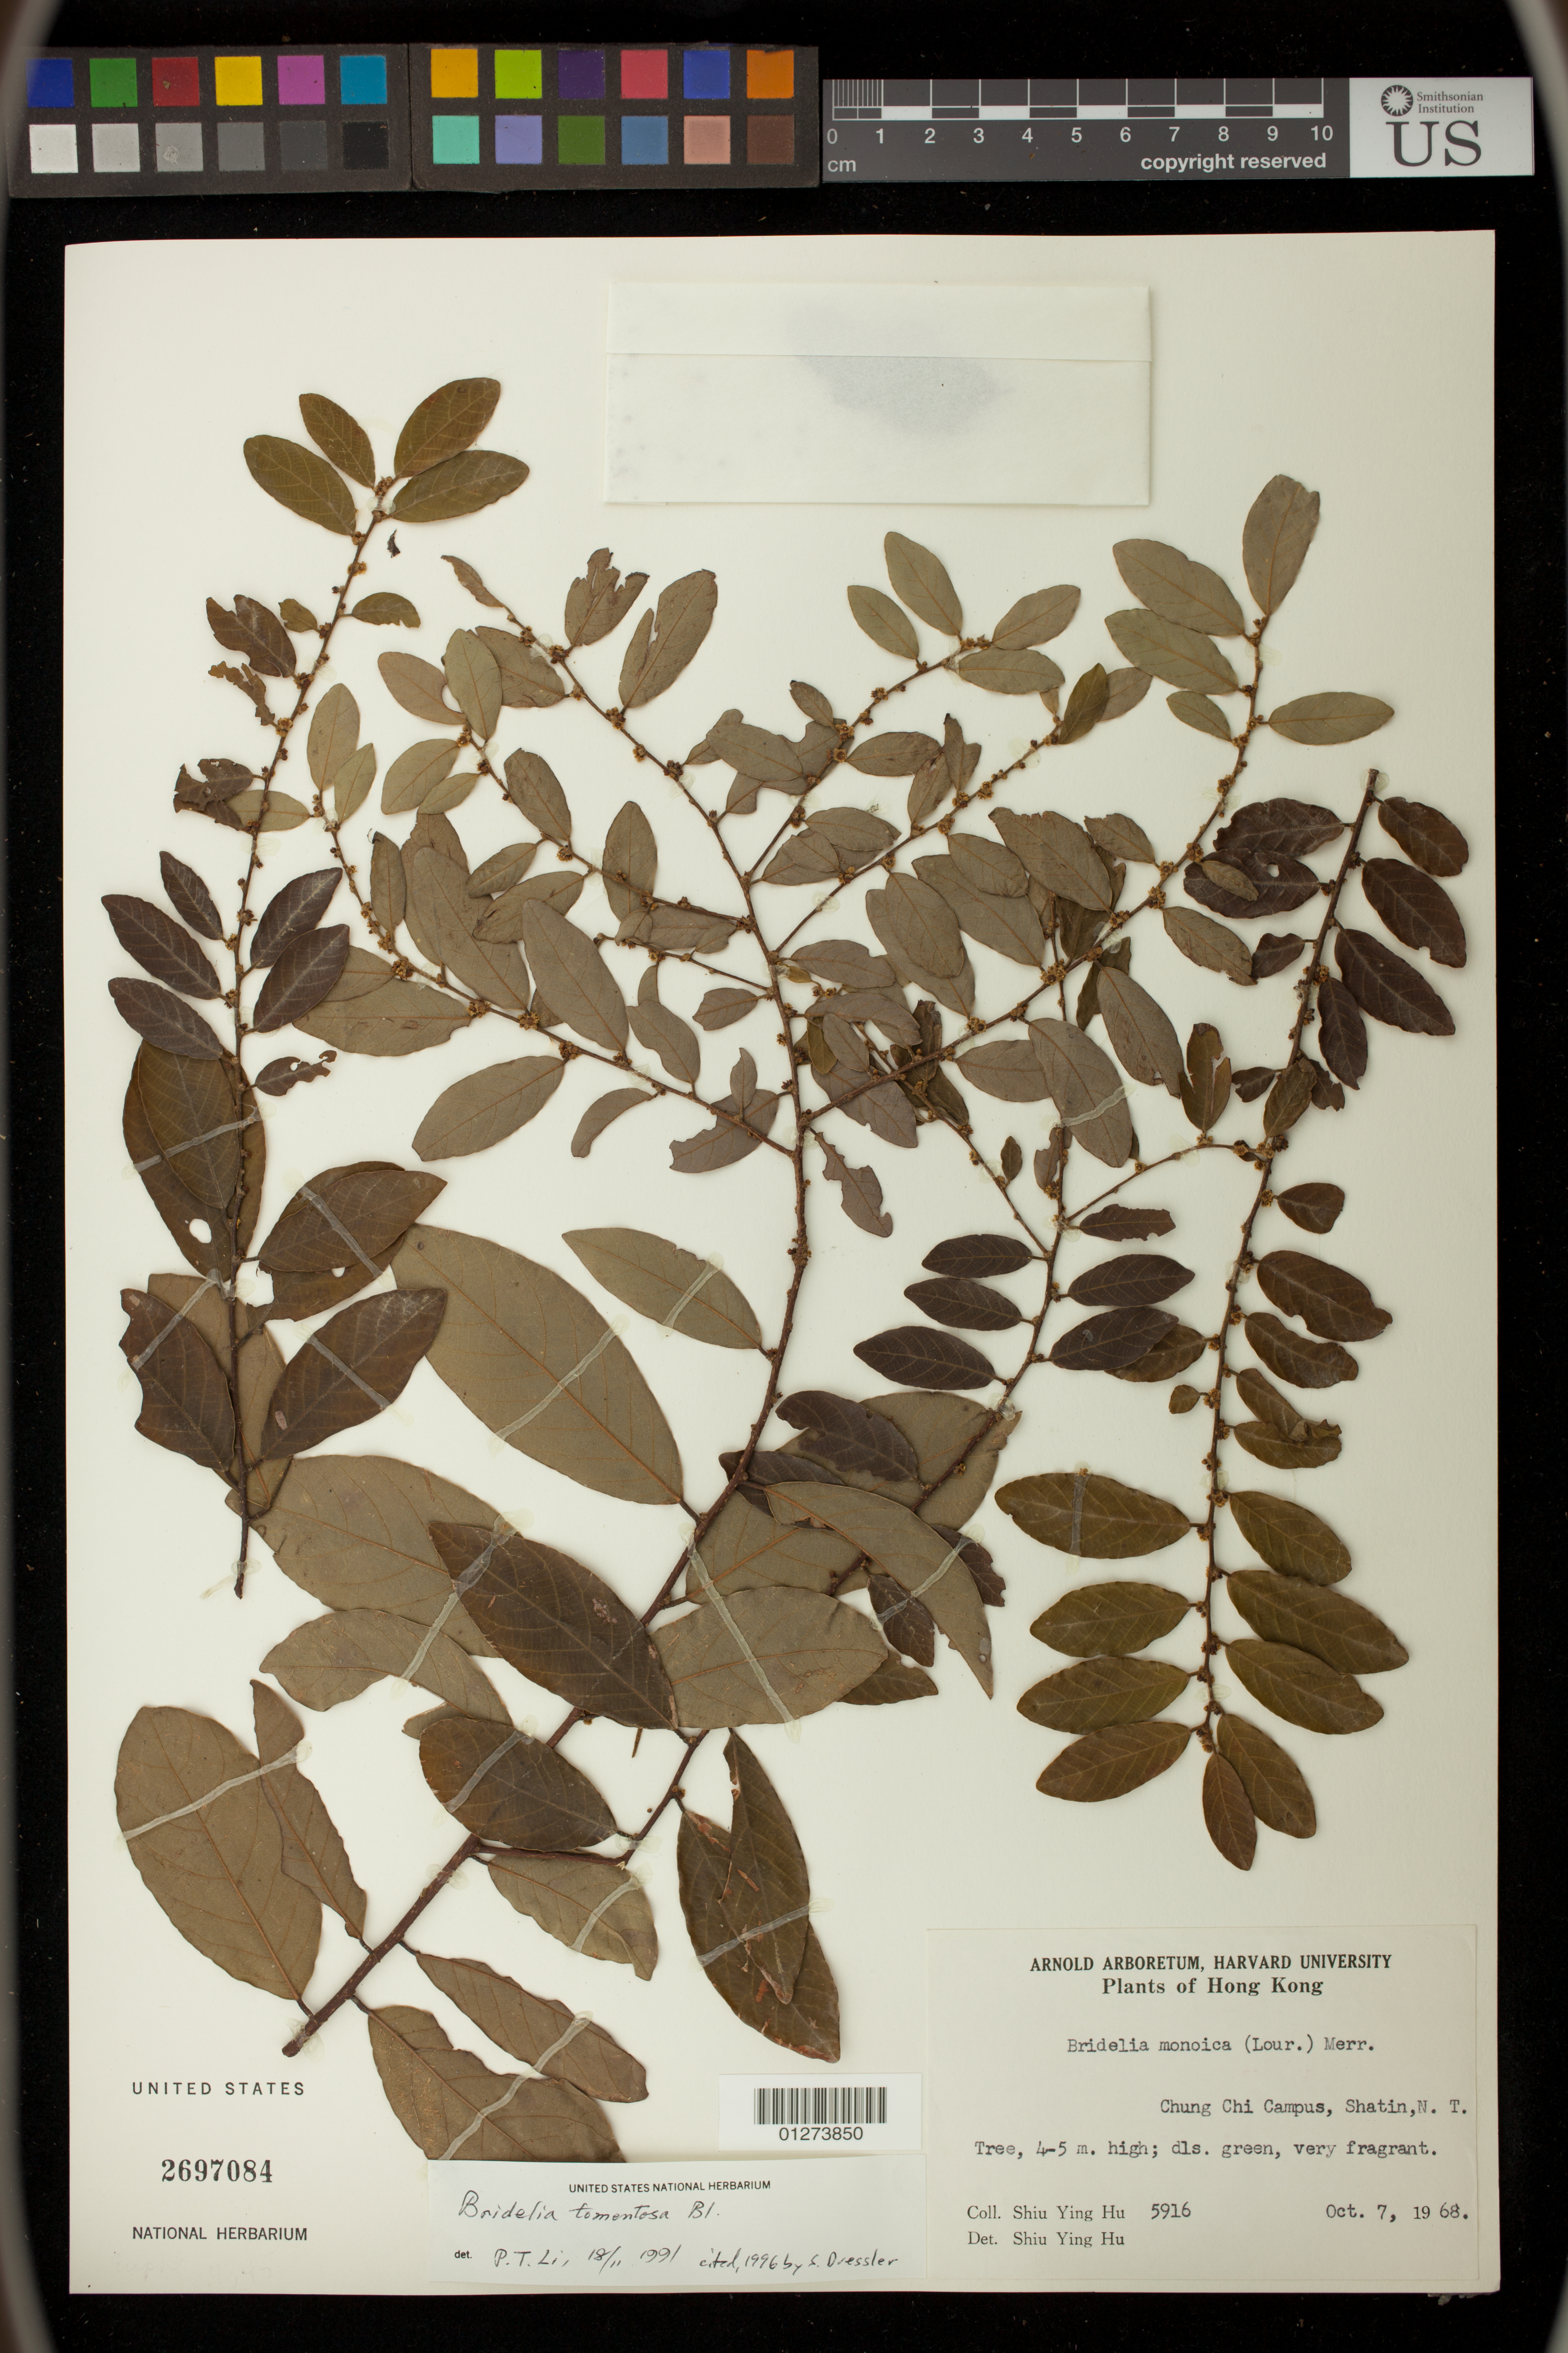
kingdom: Plantae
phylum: Tracheophyta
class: Magnoliopsida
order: Malpighiales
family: Phyllanthaceae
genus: Bridelia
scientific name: Bridelia tomentosa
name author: Blume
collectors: S. Y. Hu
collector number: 5916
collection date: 1968-10-07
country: China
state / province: Hong Kong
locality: Chung Chi Campus, Sha Tin, N. T.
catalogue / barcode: US 2697084